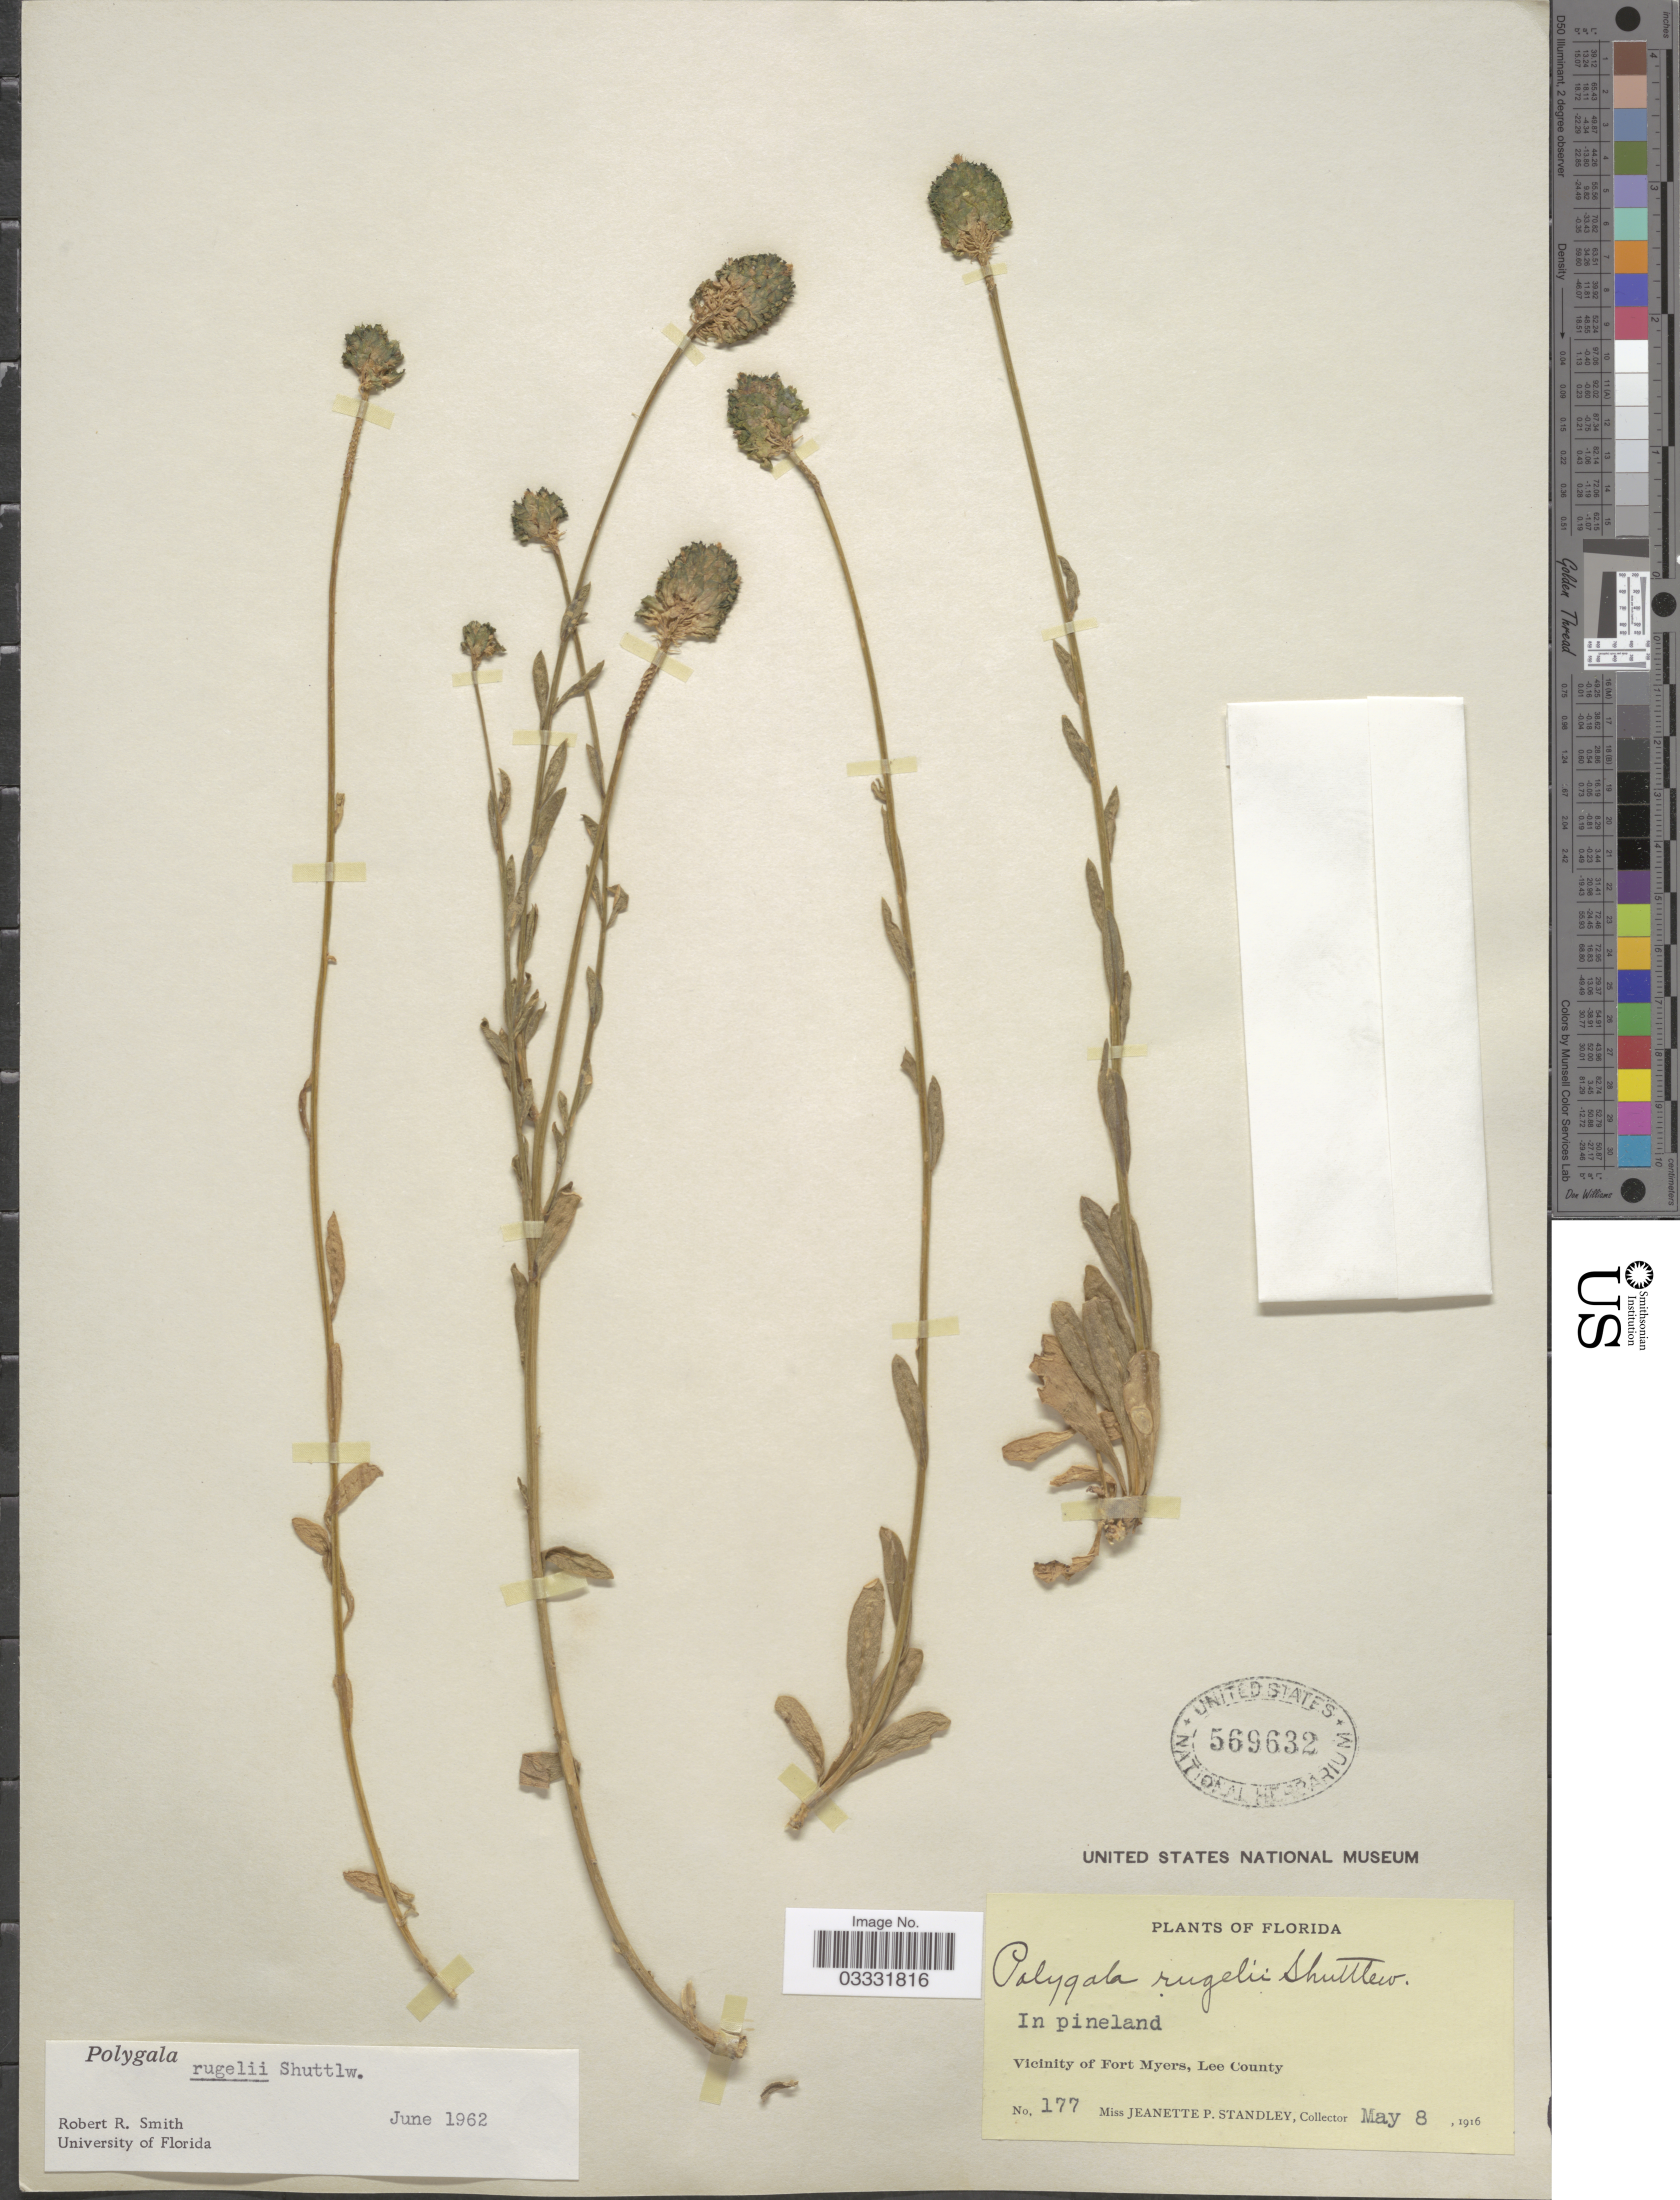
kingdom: Plantae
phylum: Tracheophyta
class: Magnoliopsida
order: Fabales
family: Polygalaceae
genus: Polygala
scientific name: Polygala rugelii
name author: Shuttlew. ex Chapm.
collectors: J. P. Standley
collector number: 177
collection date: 1916-05-08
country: United States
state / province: Florida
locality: Vicinity of Fort Myers, Lee County.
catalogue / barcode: US 569632